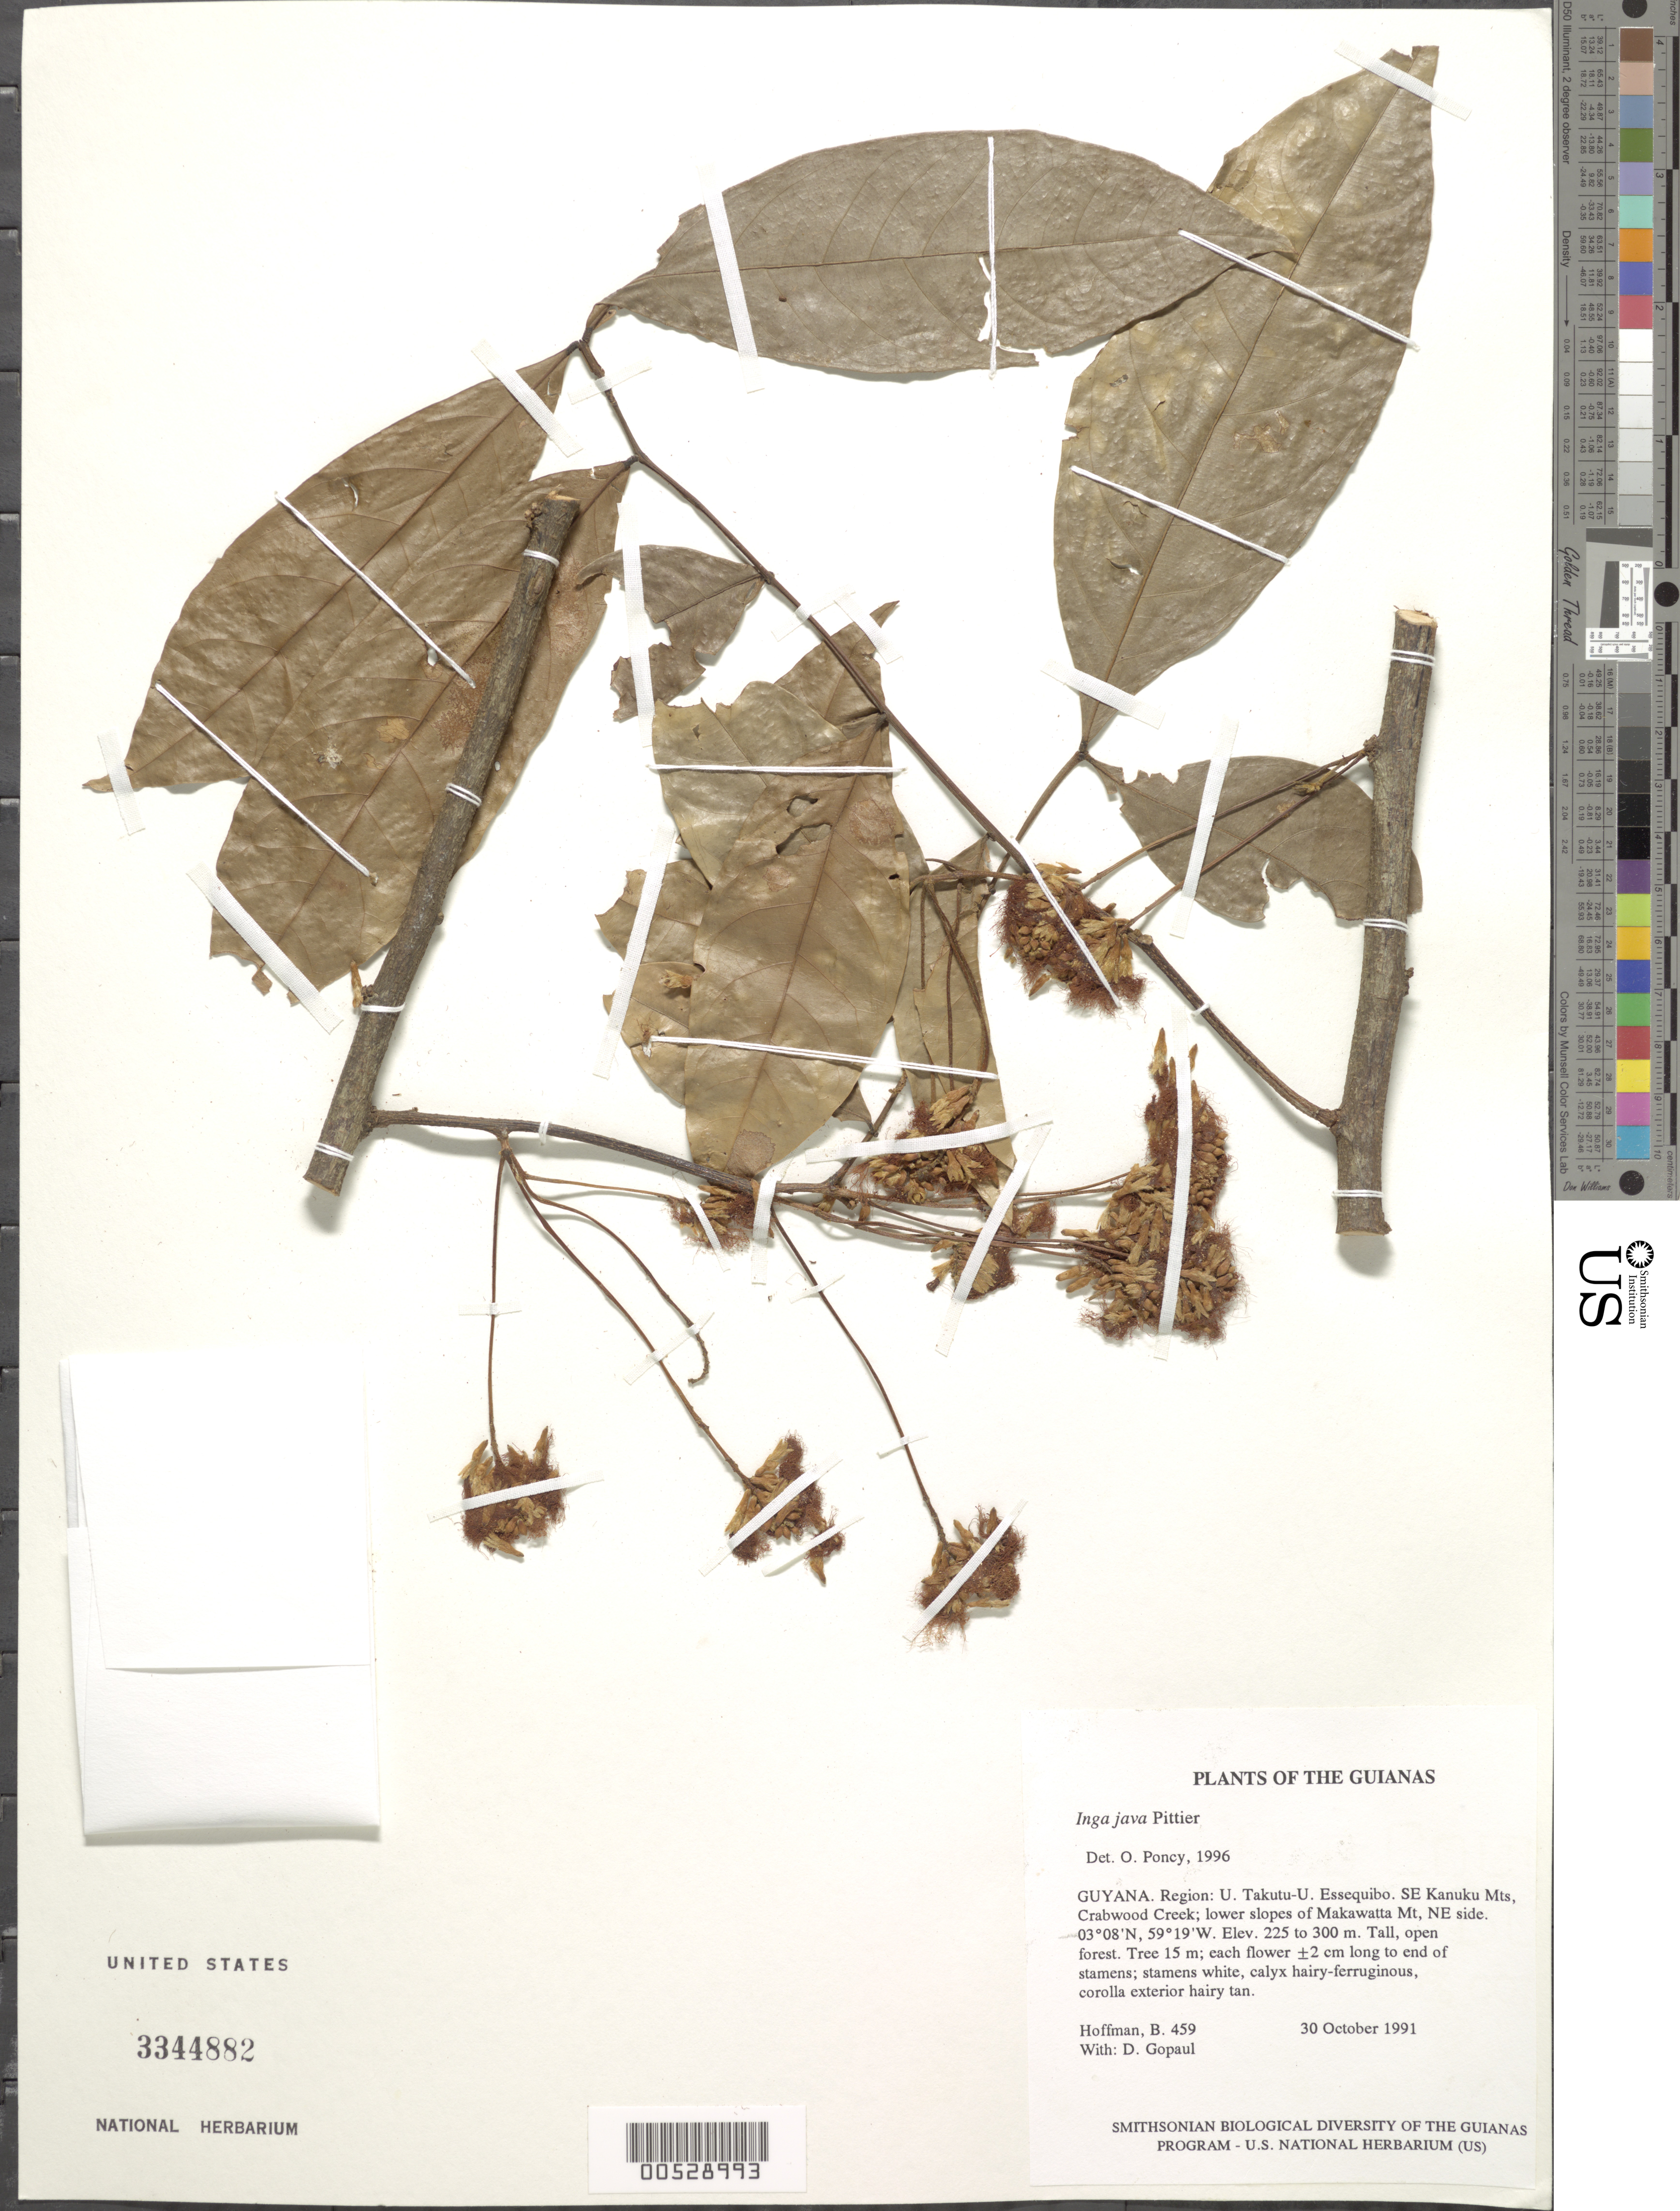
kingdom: Plantae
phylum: Tracheophyta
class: Magnoliopsida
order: Fabales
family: Fabaceae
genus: Inga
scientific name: Inga densiflora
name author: Benth.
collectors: B. Hoffman & D. Gopaul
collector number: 459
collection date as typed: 30 October 1991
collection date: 1991-10-30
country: Guyana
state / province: U. Takutu-U. Essequibo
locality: SE Kanuku Mts, Crabwood Creek; lower slopes of Makawatta Mountain, NE side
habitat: Tall, open forest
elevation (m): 225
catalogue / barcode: US 3344882